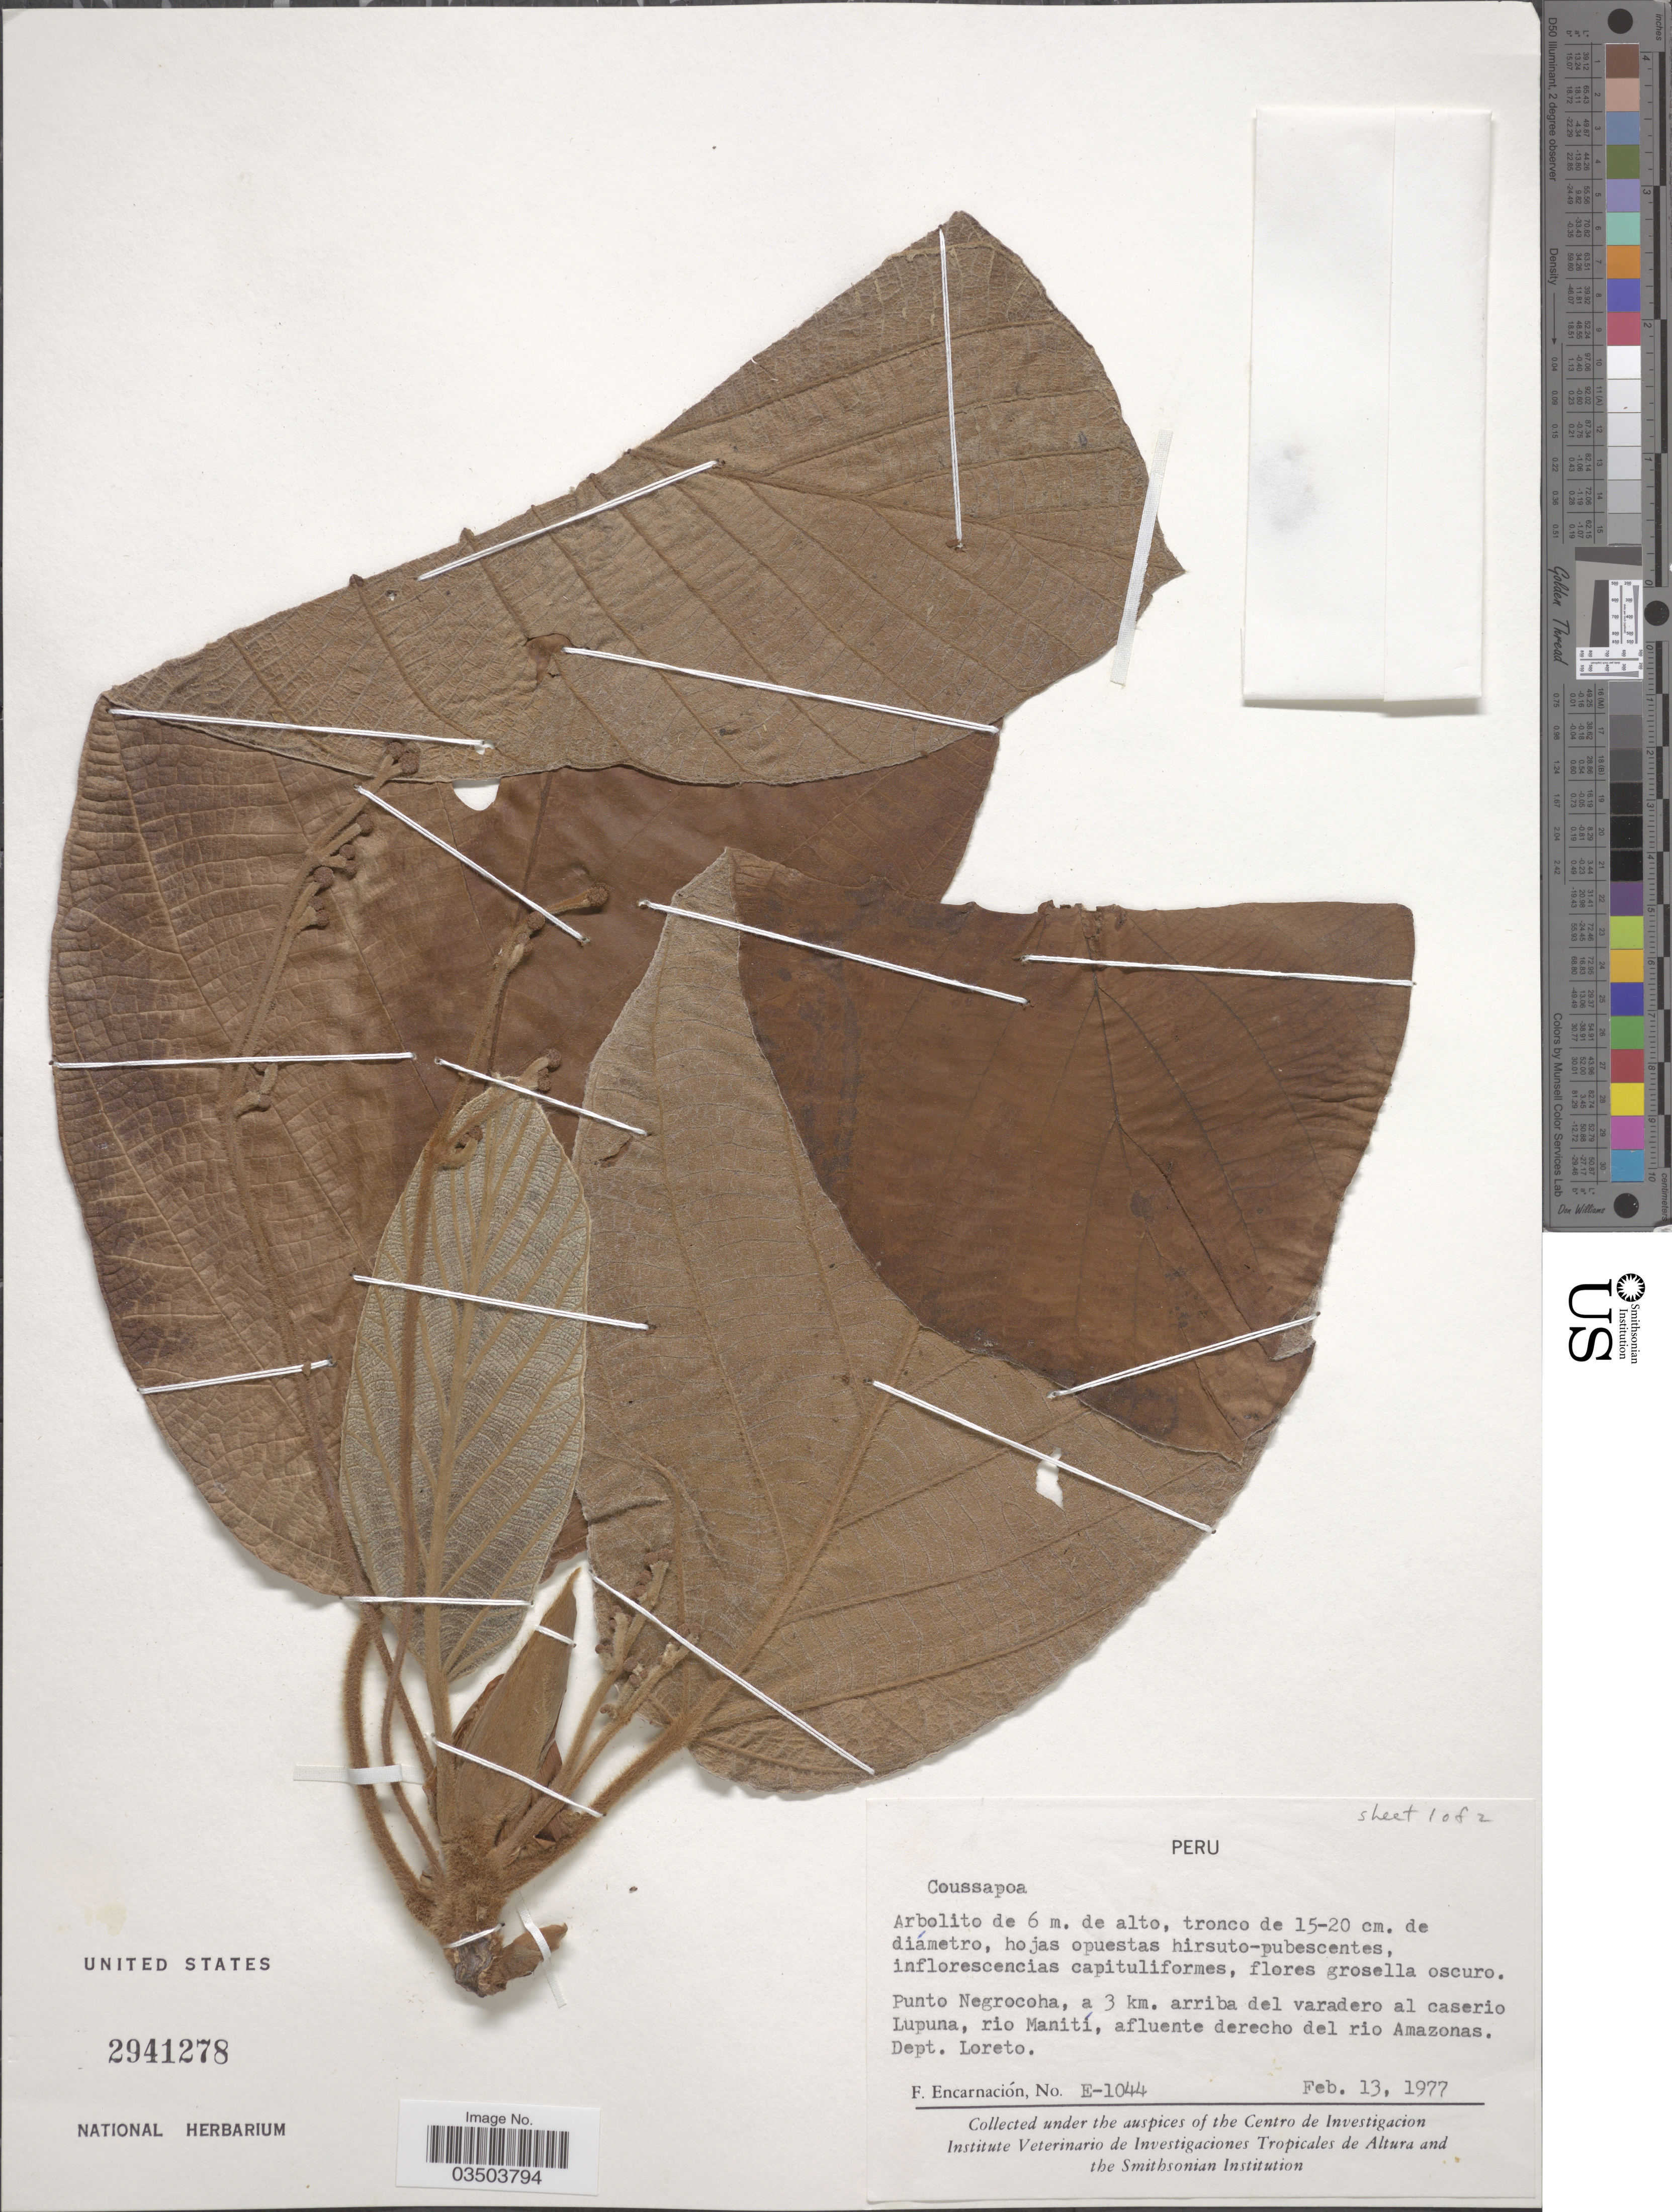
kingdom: Plantae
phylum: Tracheophyta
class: Magnoliopsida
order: Rosales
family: Urticaceae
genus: Coussapoa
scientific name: Coussapoa sp.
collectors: F. Encarnación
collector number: E-1044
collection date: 1977-02-13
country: Peru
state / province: Loreto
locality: Punto Negrocoha, a 3 km. arriba del varadero al caserio Lupuna, rio Manití, afluente derecho del rio Amazonas. Dept. Loreto.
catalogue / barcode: US 2941278